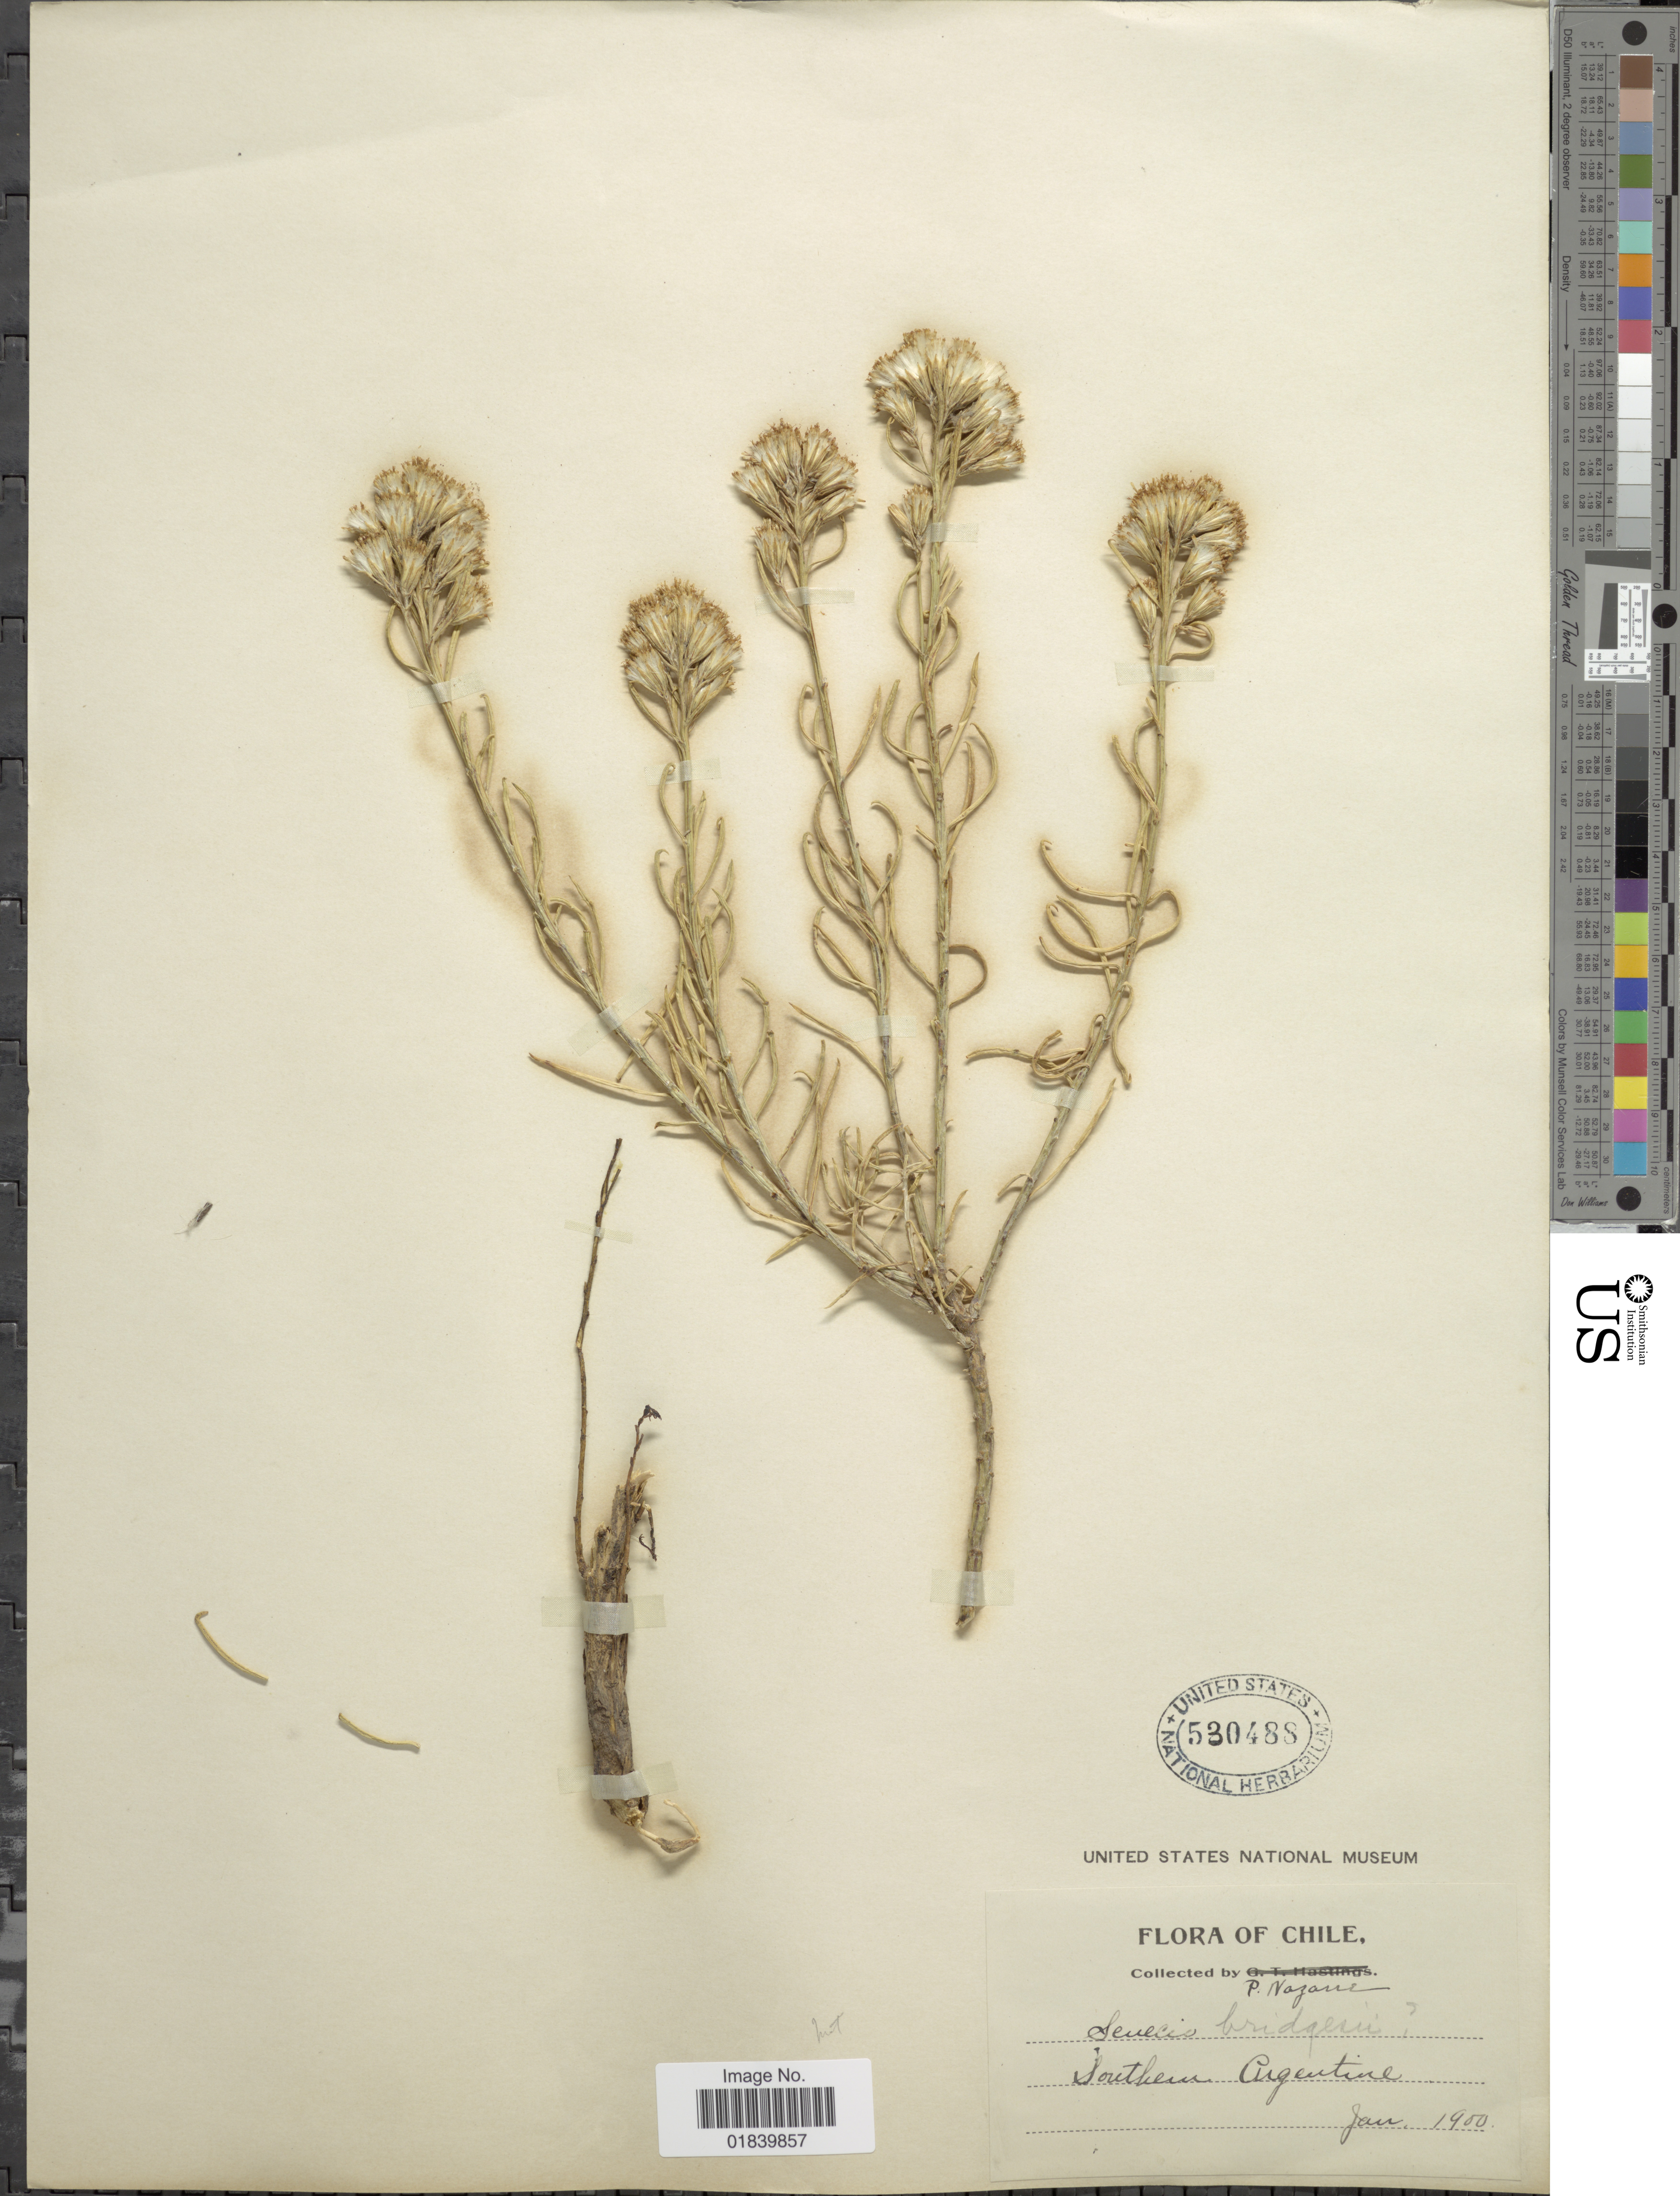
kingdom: Plantae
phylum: Tracheophyta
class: Magnoliopsida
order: Asterales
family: Asteraceae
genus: Senecio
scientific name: Senecio bridgesii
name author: Hook. & Arn.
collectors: P. Nazane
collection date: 1900-01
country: Argentina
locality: Southern Argentine.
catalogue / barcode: US 530488